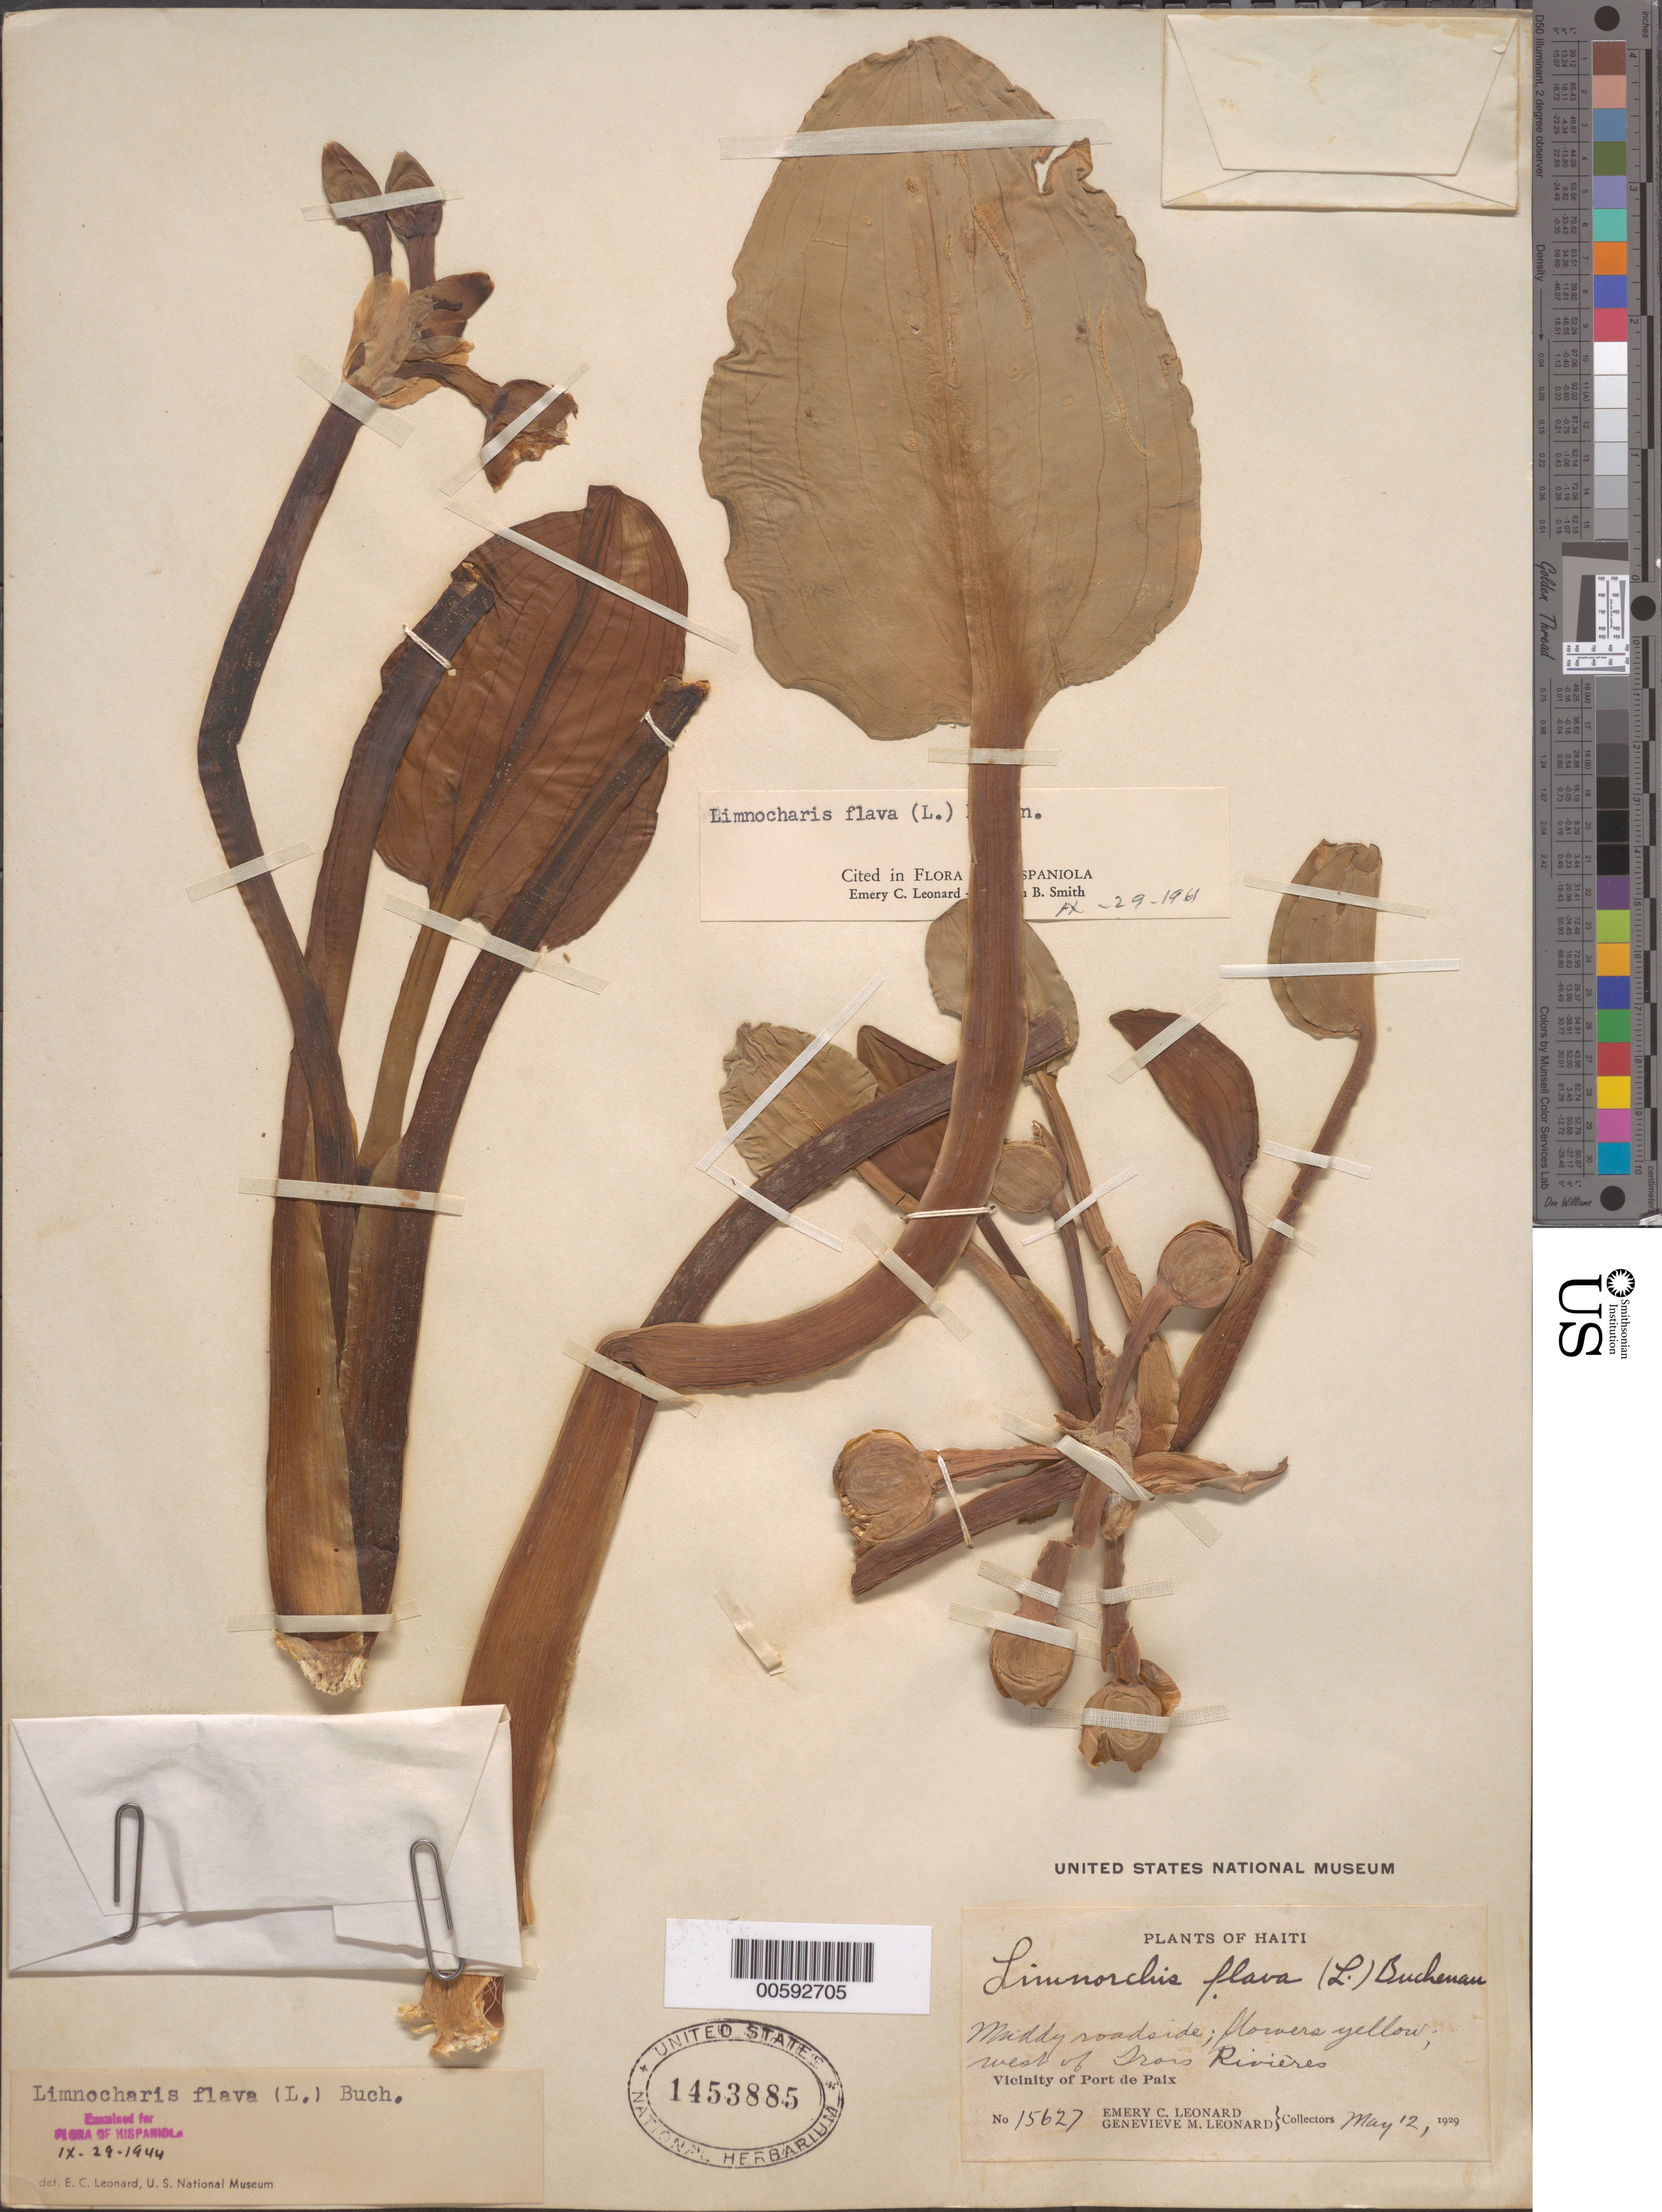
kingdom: Plantae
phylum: Tracheophyta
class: Liliopsida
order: Alismatales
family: Alismataceae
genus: Limnocharis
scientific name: Limnocharis flava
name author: (L.) Buchenau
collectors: E. C. Leonard & G. M. Leonard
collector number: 15627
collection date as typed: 12 May 1929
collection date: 1929-05-12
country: Haiti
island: Hispaniola Island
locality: Port de Paix, W of Trois River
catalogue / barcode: US 1453885